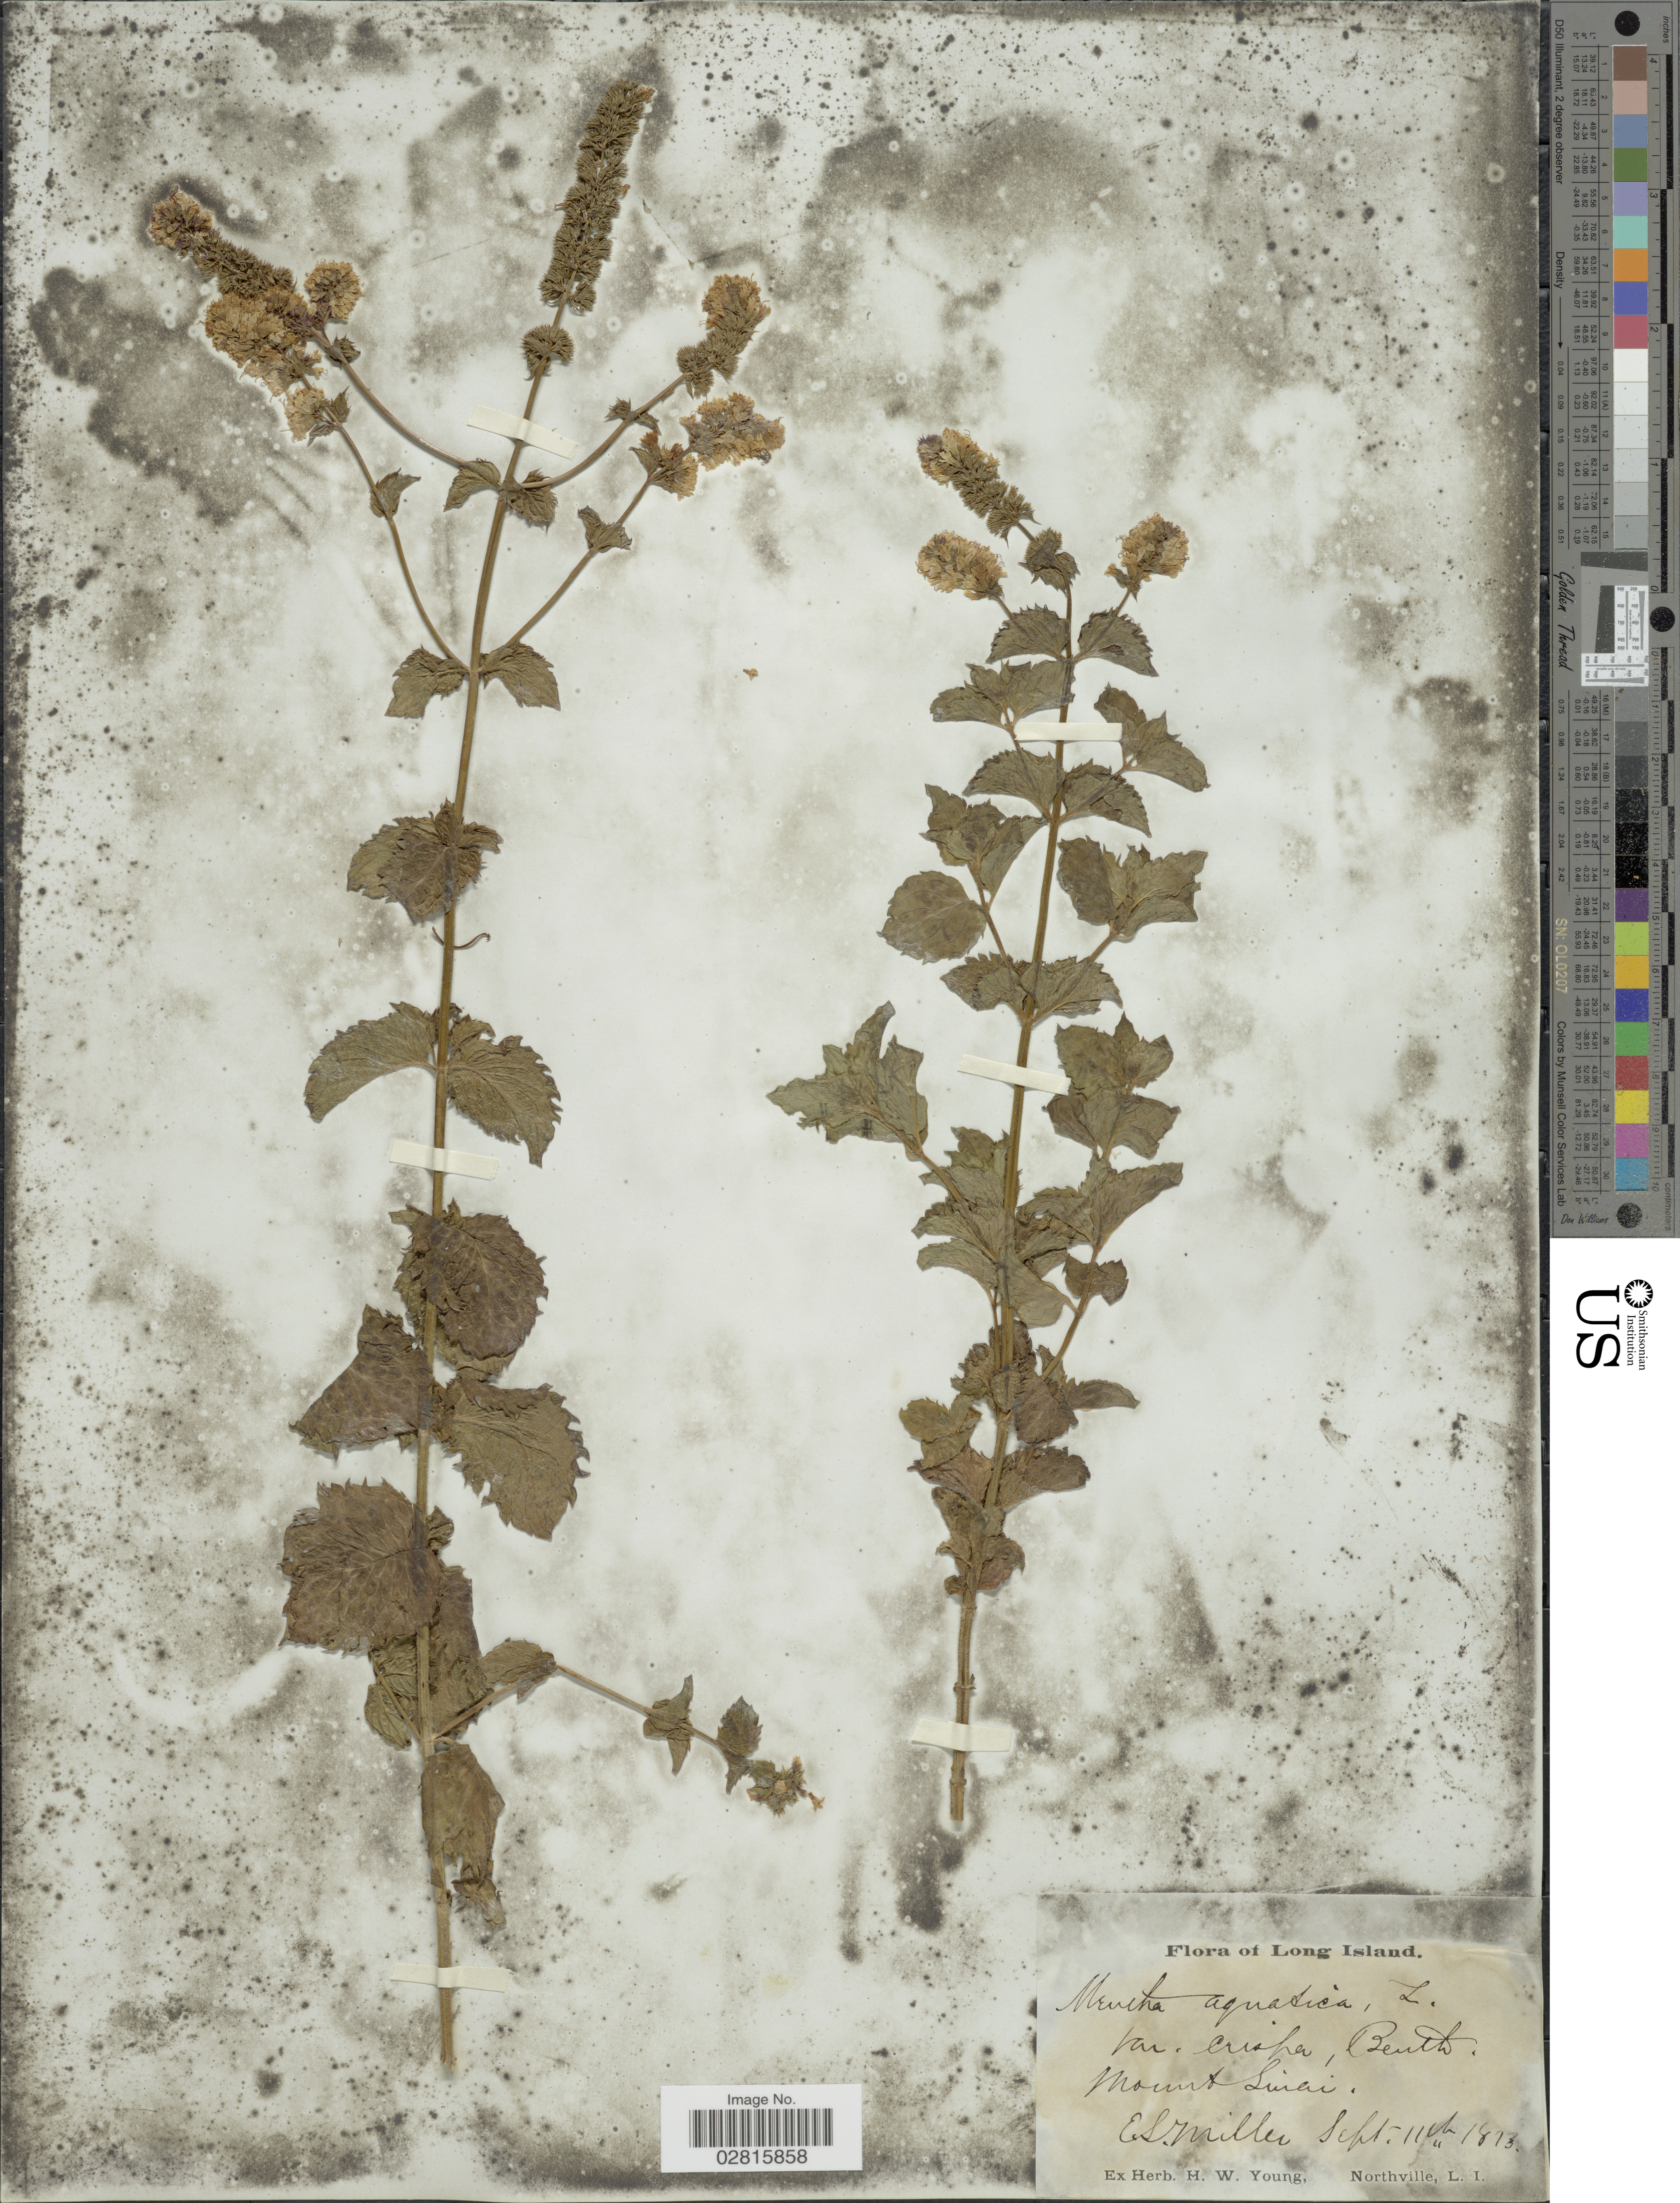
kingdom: Plantae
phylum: Tracheophyta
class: Magnoliopsida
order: Lamiales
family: Lamiaceae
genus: Mentha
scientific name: Mentha spicata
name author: L.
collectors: E. S. Miller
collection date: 1873-09-11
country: United States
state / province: New York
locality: Long Island. Mount Sinai.